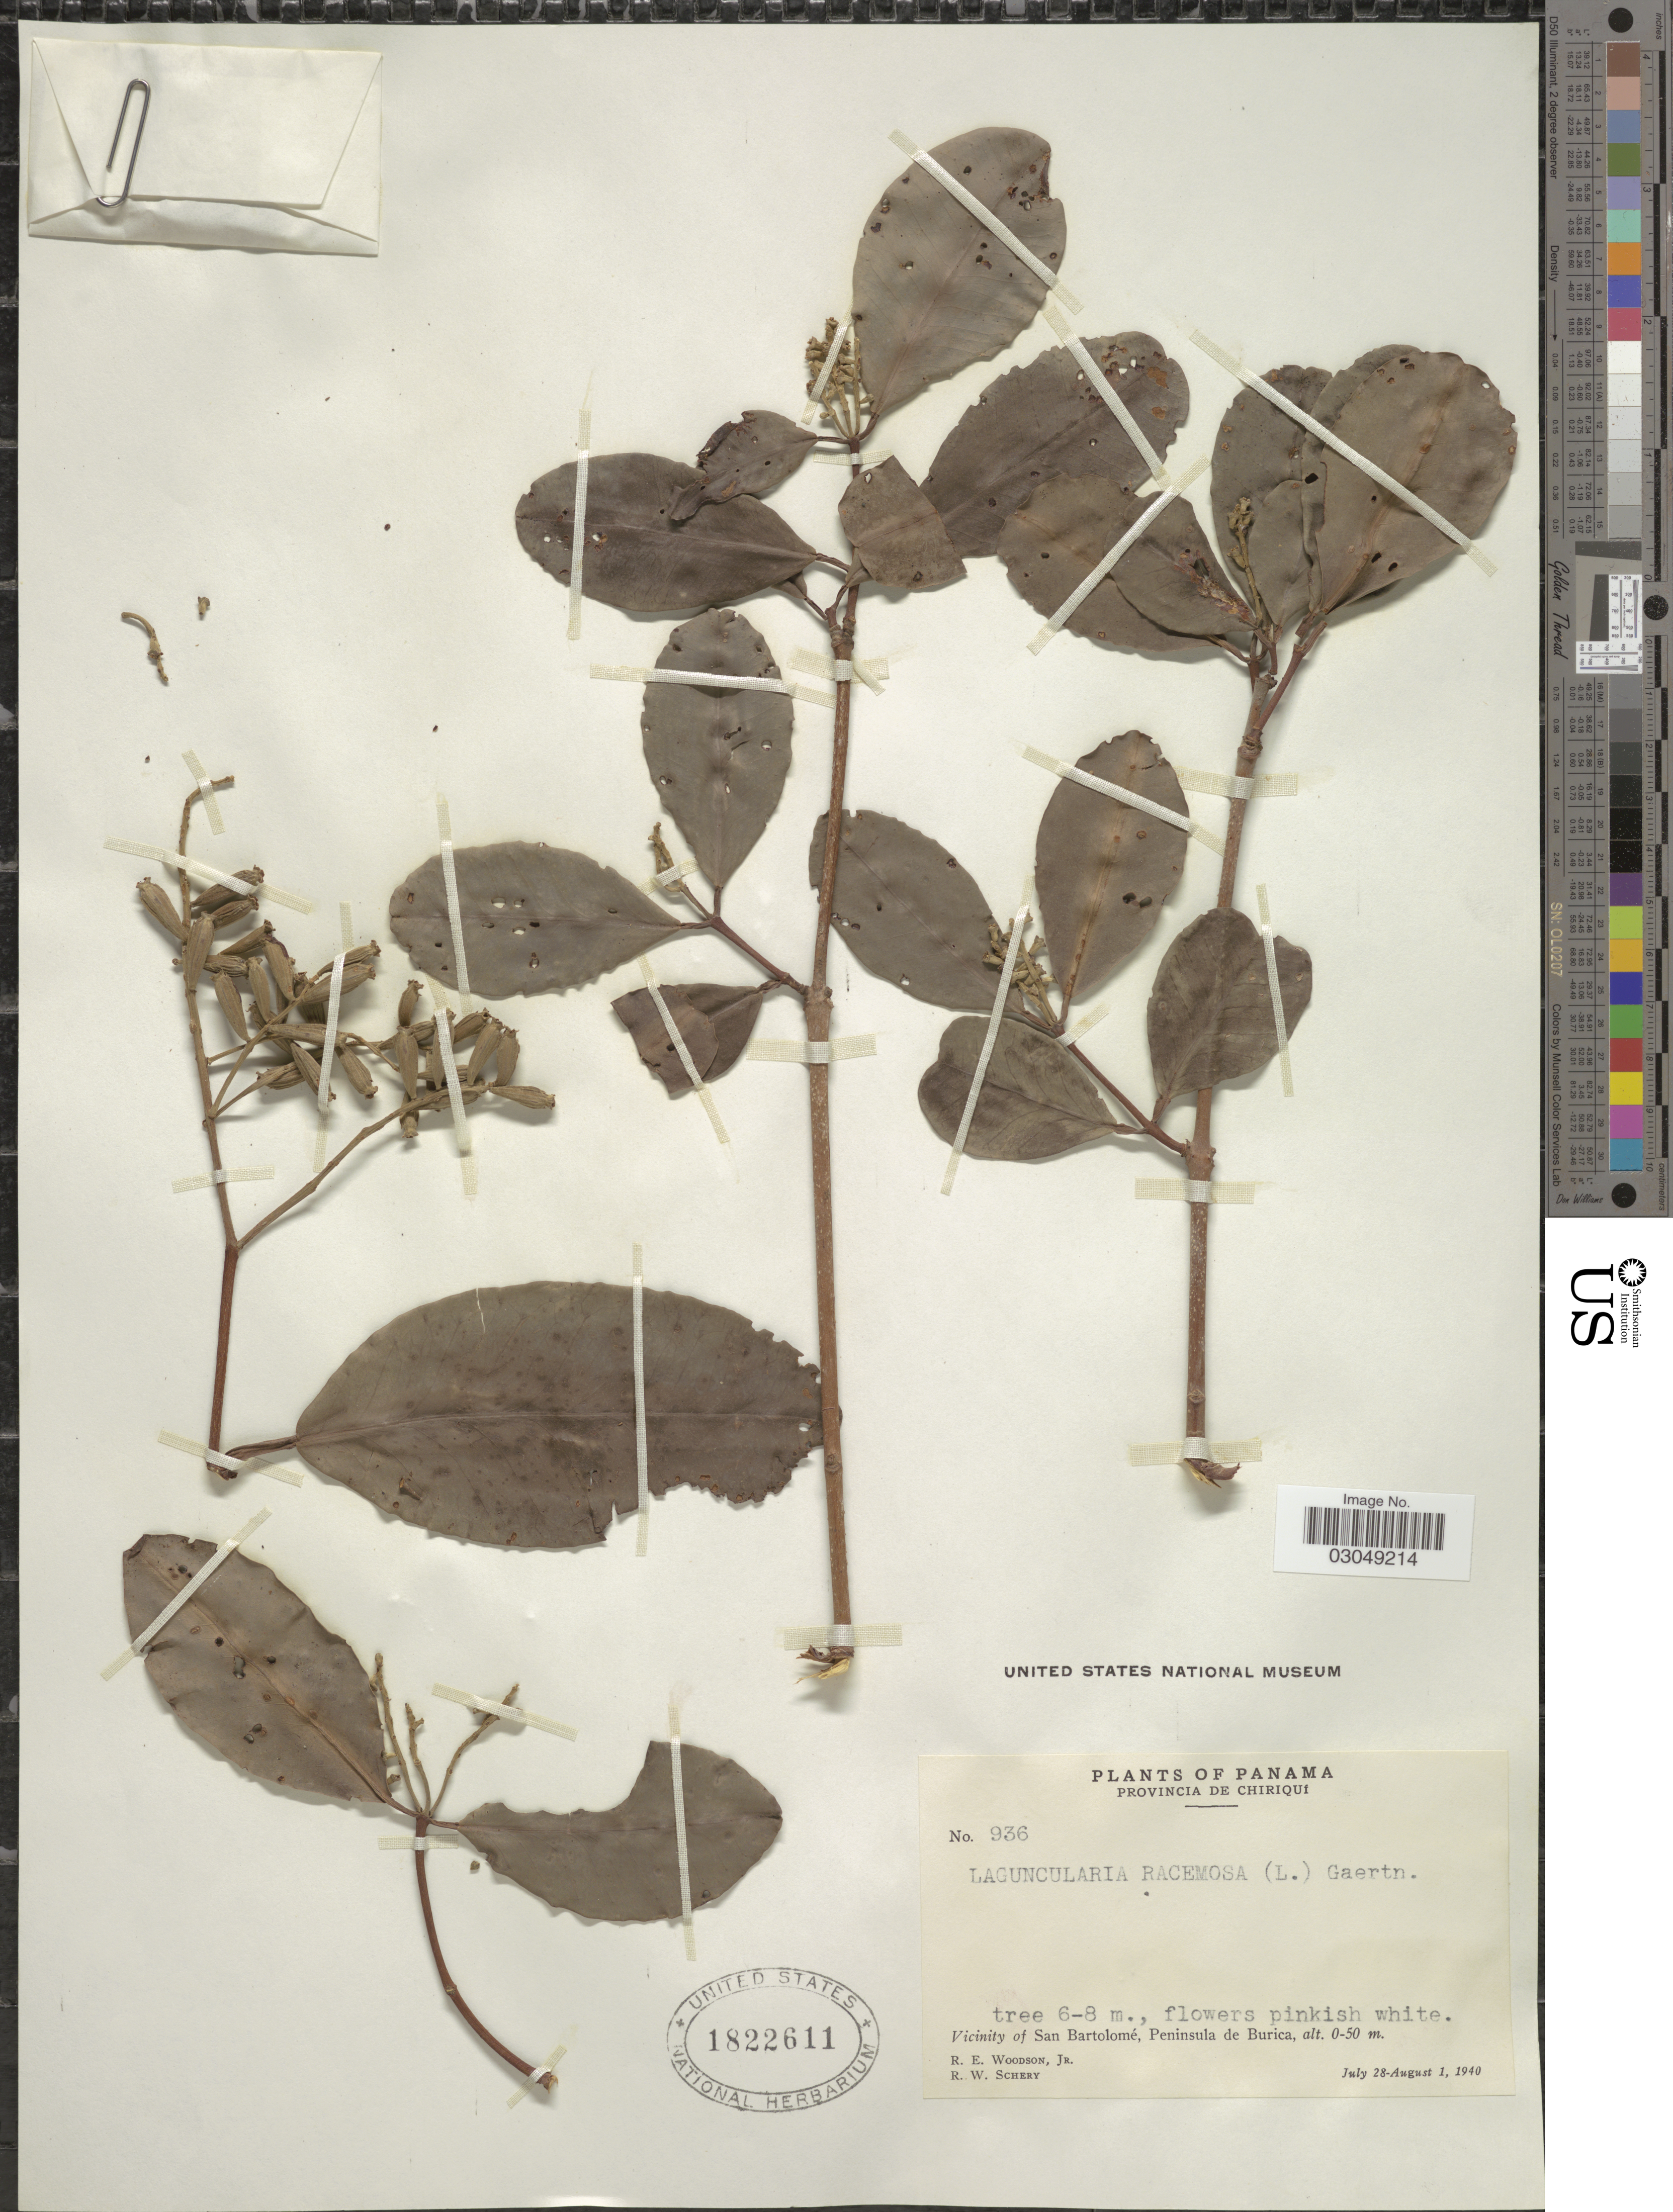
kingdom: Plantae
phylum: Tracheophyta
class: Magnoliopsida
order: Myrtales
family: Combretaceae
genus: Laguncularia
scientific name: Laguncularia racemosa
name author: (L.) C.F. Gaertn.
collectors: R. E. Woodson & R. Scherry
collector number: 936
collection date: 1940-07-28/1940-08-01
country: Panama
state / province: Chiriqui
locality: Vicinity of San Bartolomé, Peninsula de Burica.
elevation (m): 0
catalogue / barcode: US 1822611